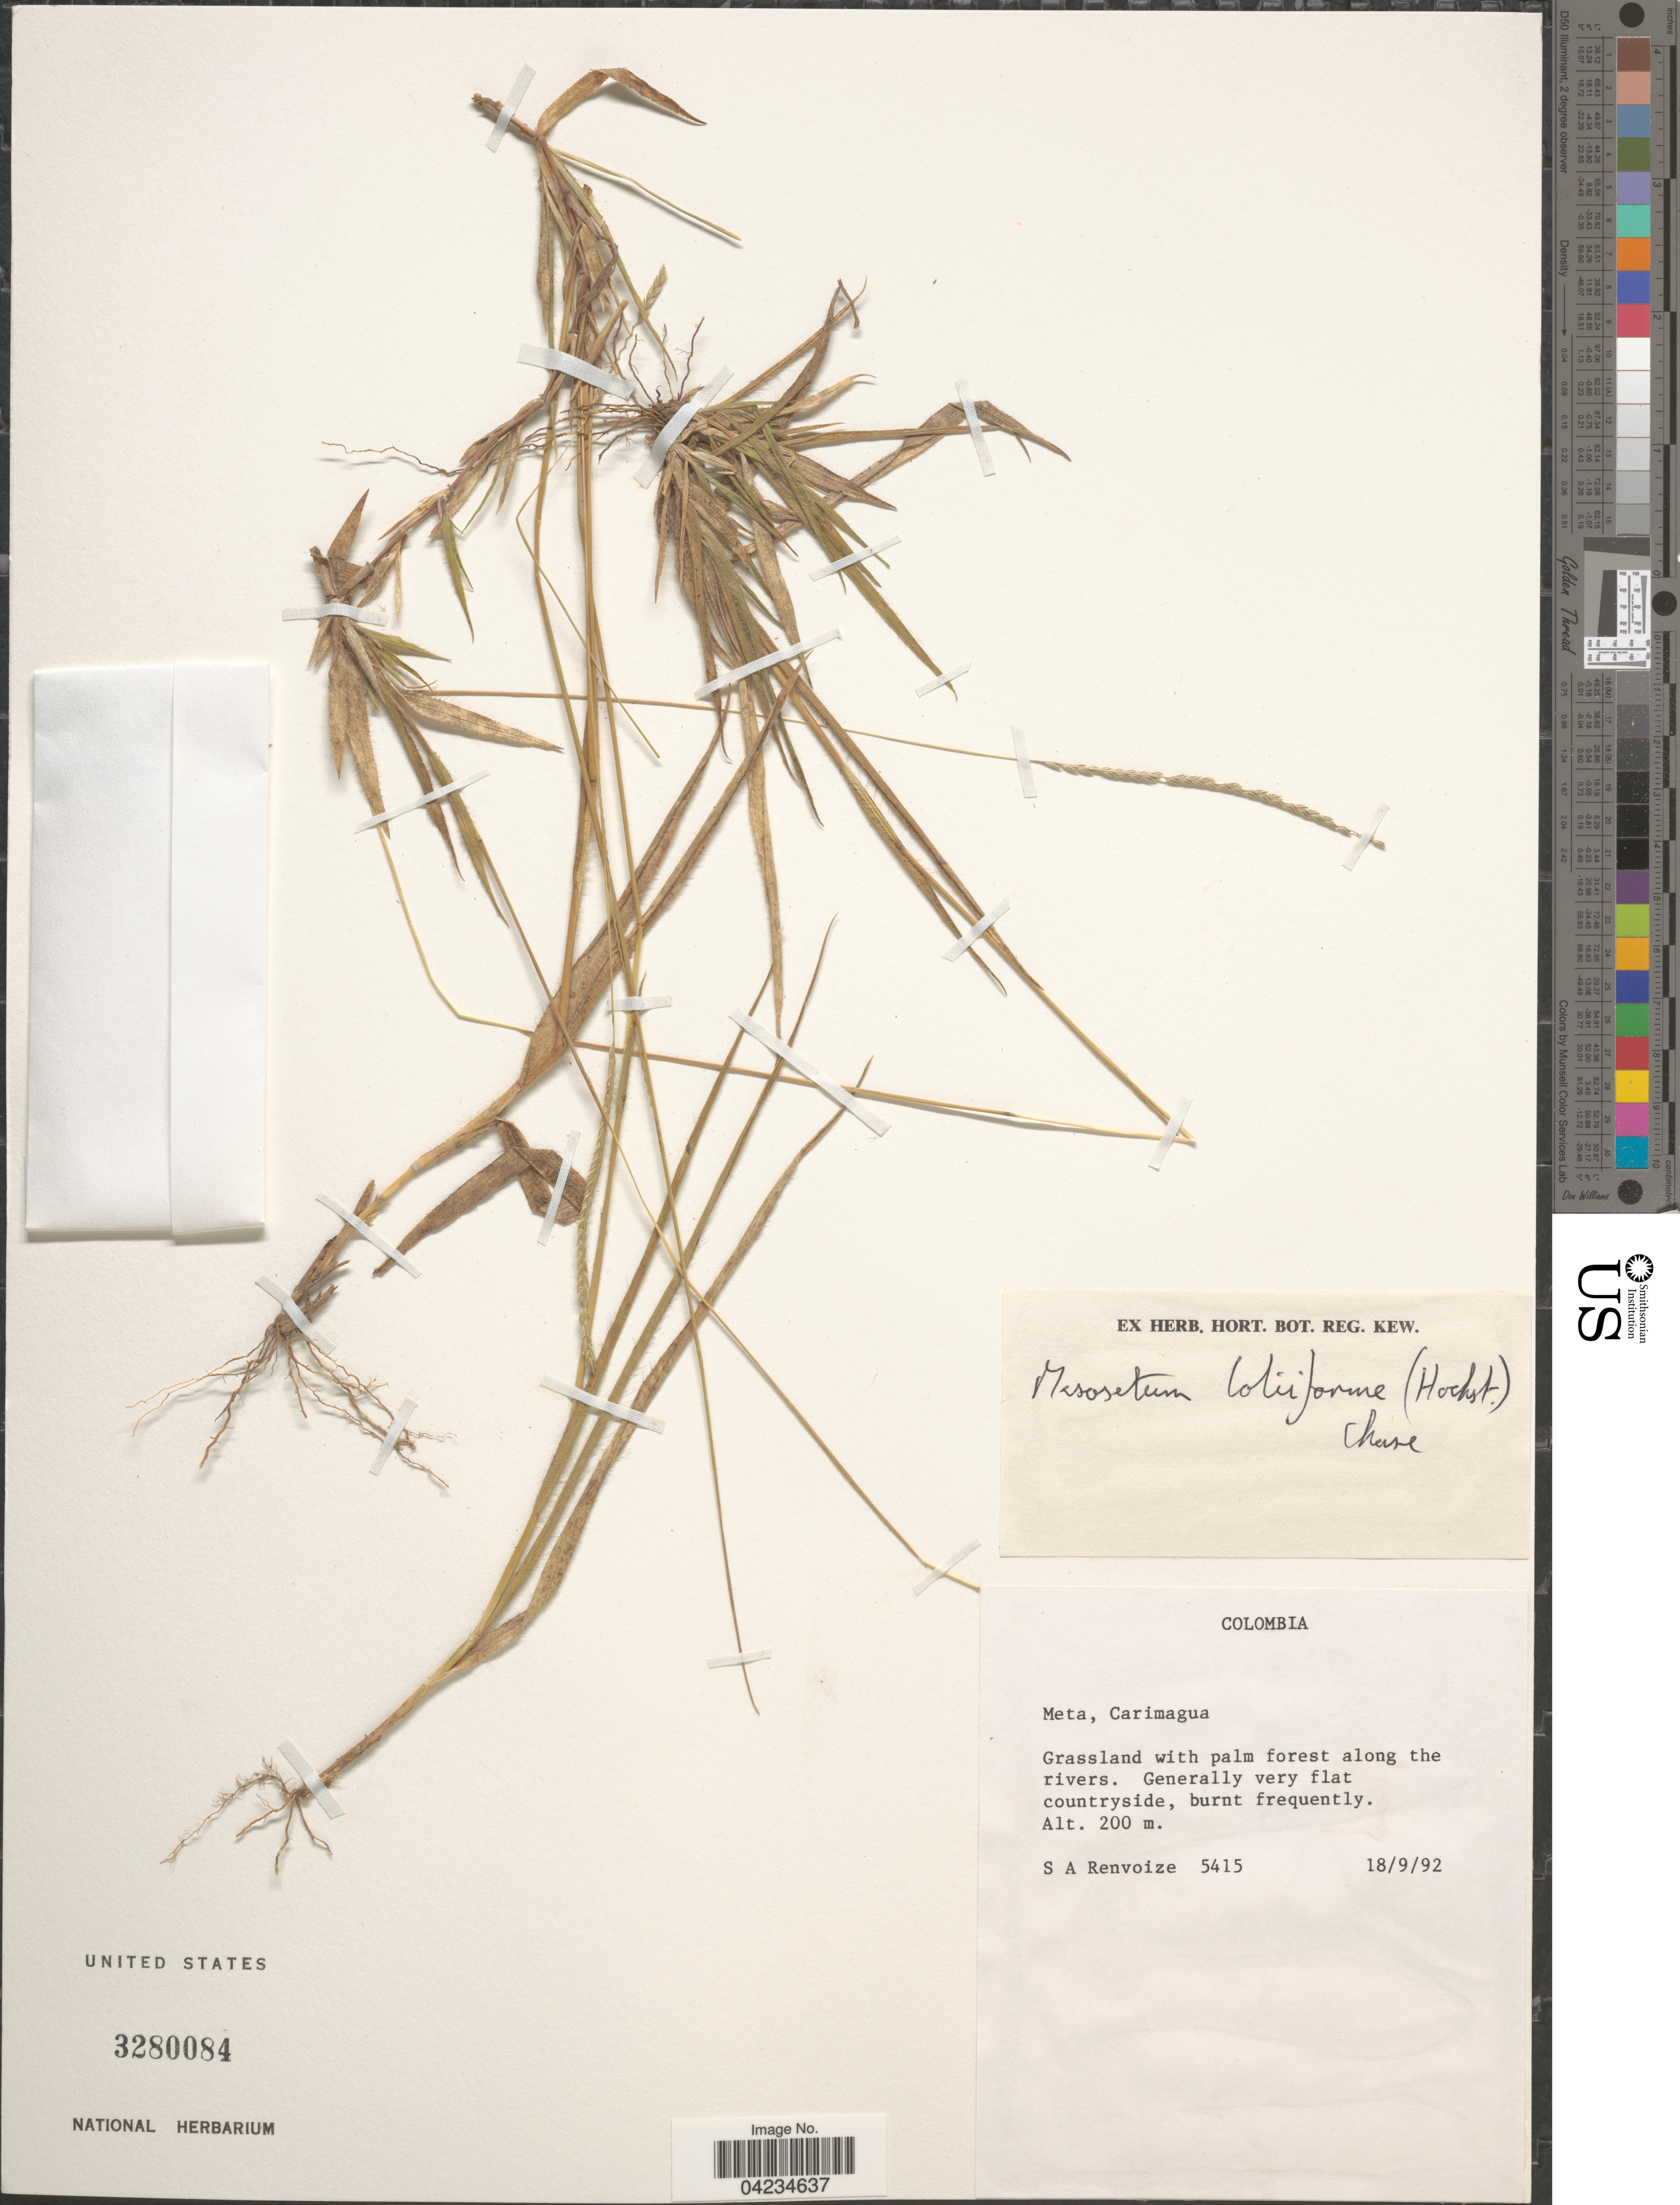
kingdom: Plantae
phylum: Tracheophyta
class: Liliopsida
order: Poales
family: Poaceae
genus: Mesosetum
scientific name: Mesosetum loliiforme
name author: (Hochst. ex Steud.) Chase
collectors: S. A. Renvoize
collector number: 5415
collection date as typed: Transcribed d/m/y: 18/9/92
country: Colombia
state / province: Meta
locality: Carimagua.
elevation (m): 200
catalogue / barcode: US 3280084